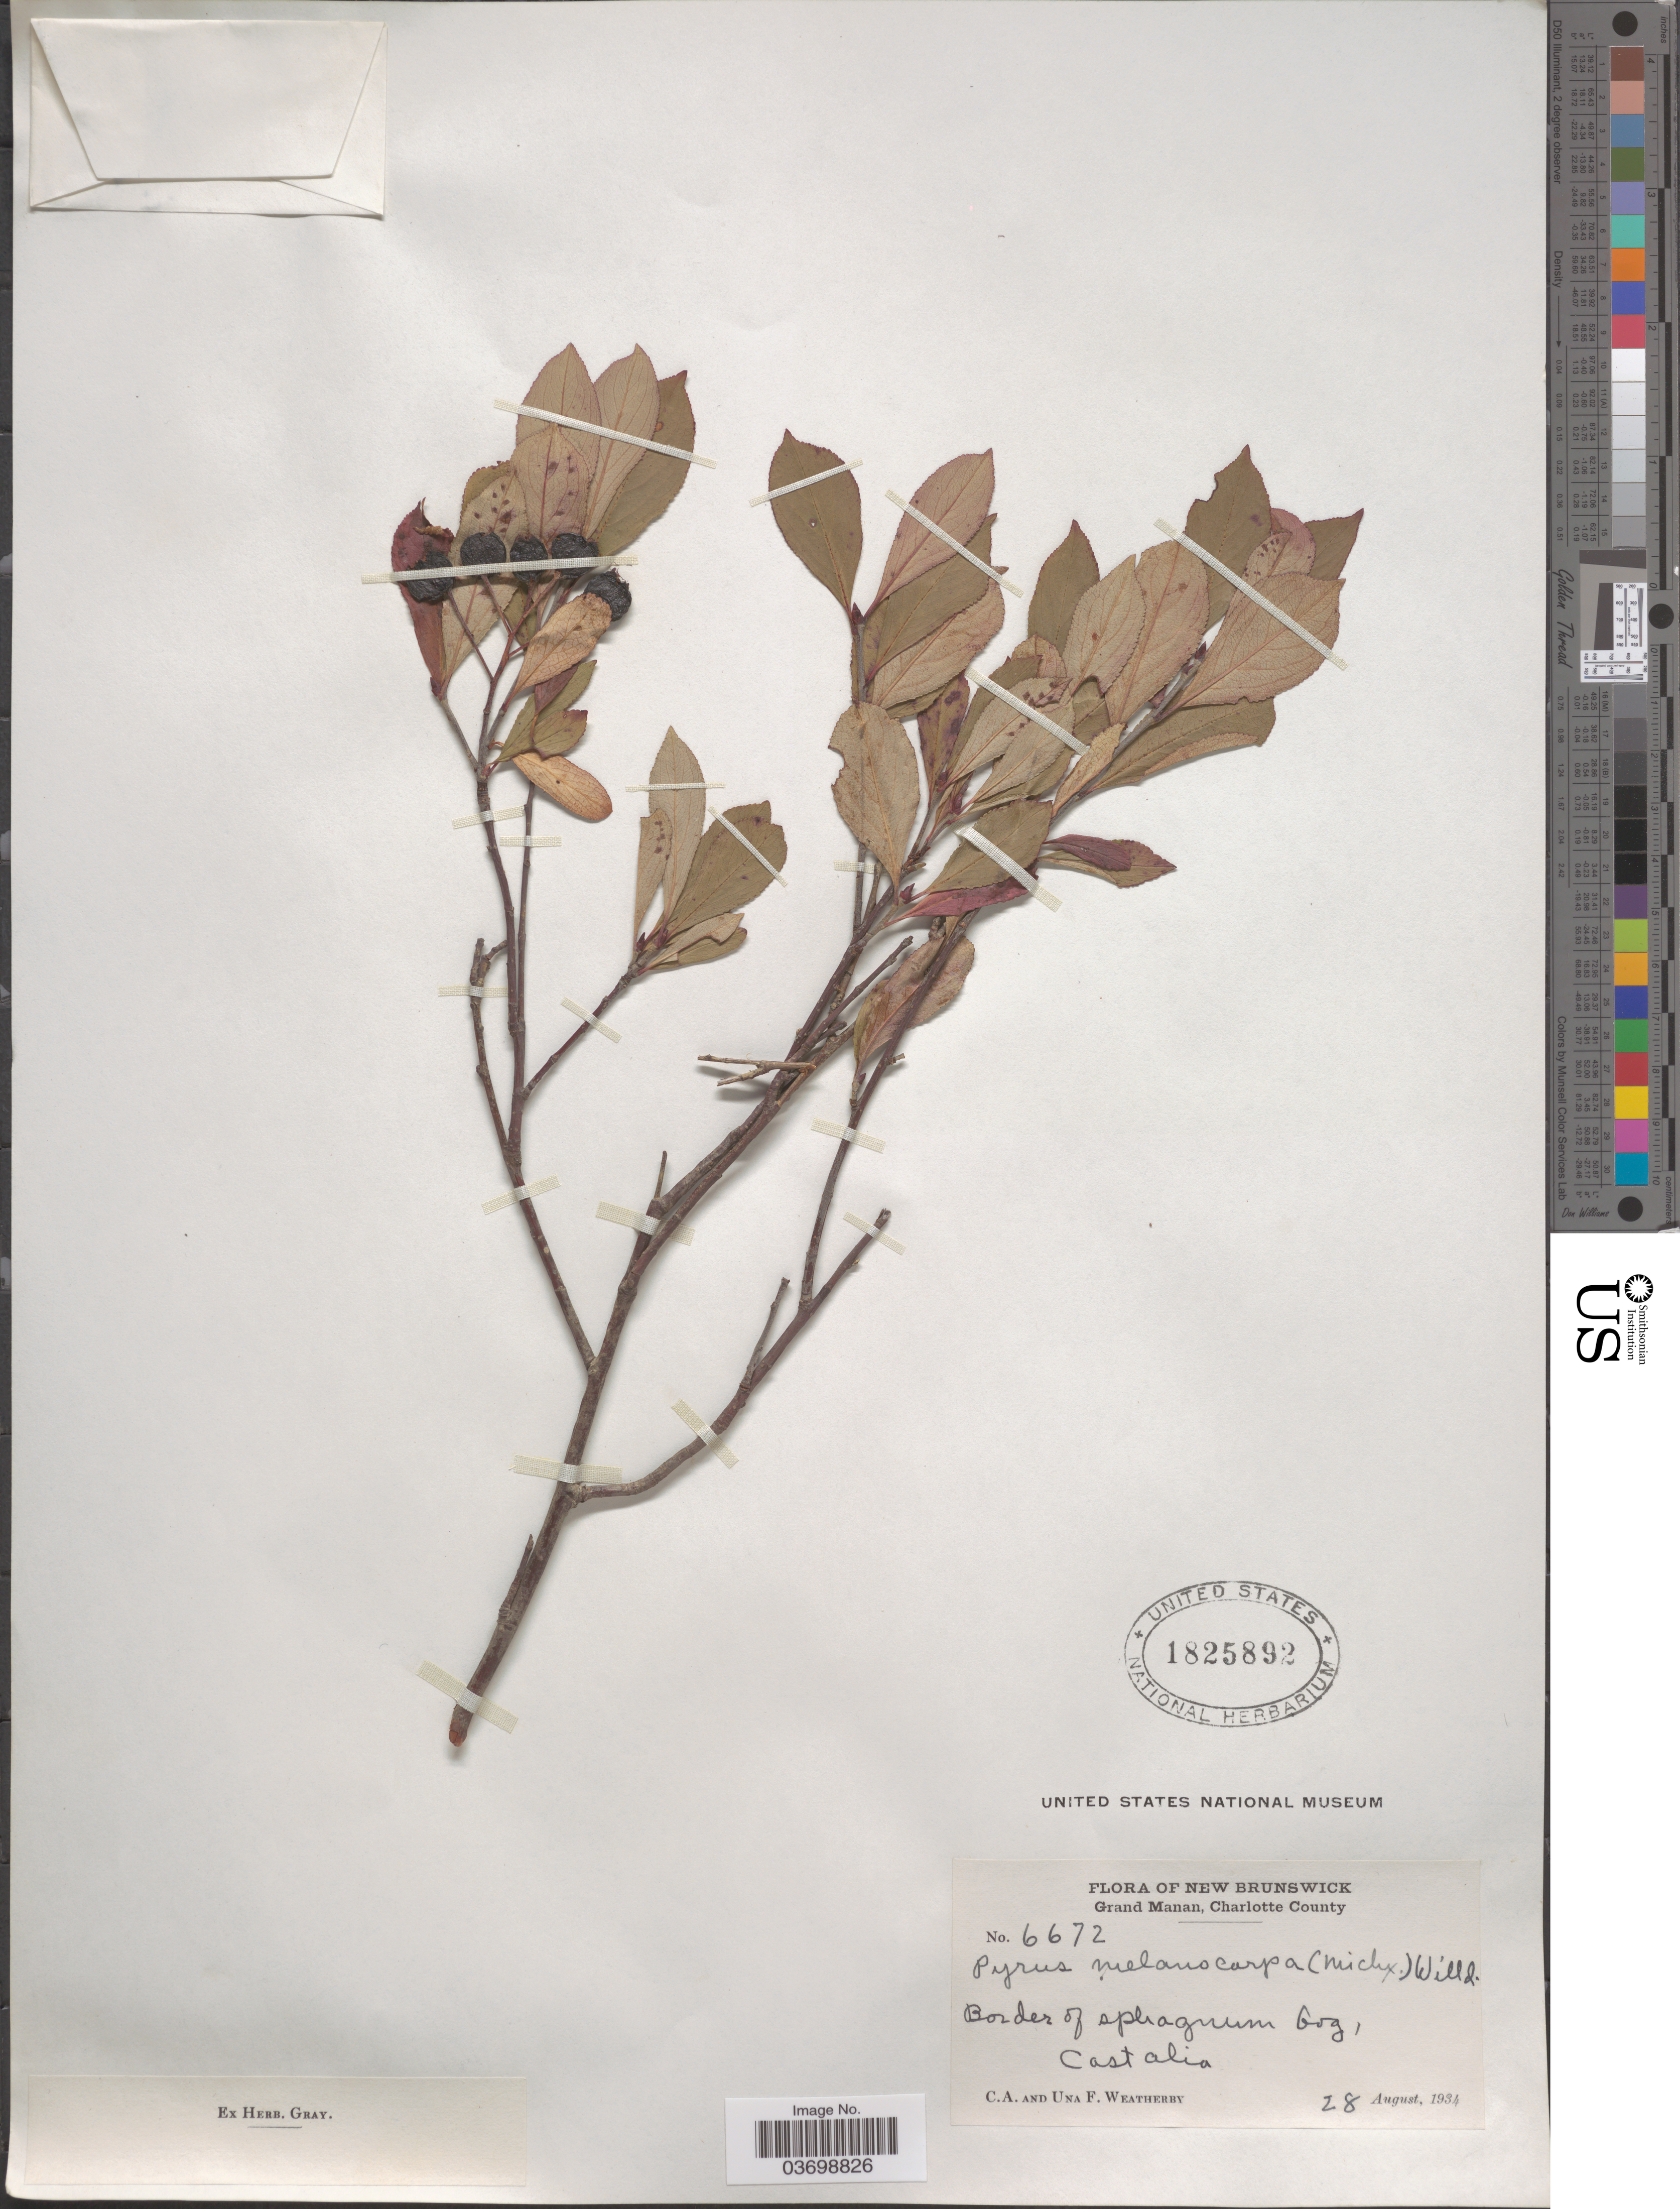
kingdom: Plantae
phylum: Tracheophyta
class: Magnoliopsida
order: Rosales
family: Rosaceae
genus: Aronia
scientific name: Aronia melanocarpa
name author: (Michx.) Elliott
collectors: C. A. Weatherby & U. Weatherby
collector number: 6672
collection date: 1934-08-28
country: Canada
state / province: New Brunswick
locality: Grand Manan, Charlotte County. Border of sphagnum bog, Castalia.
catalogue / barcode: US 1825892